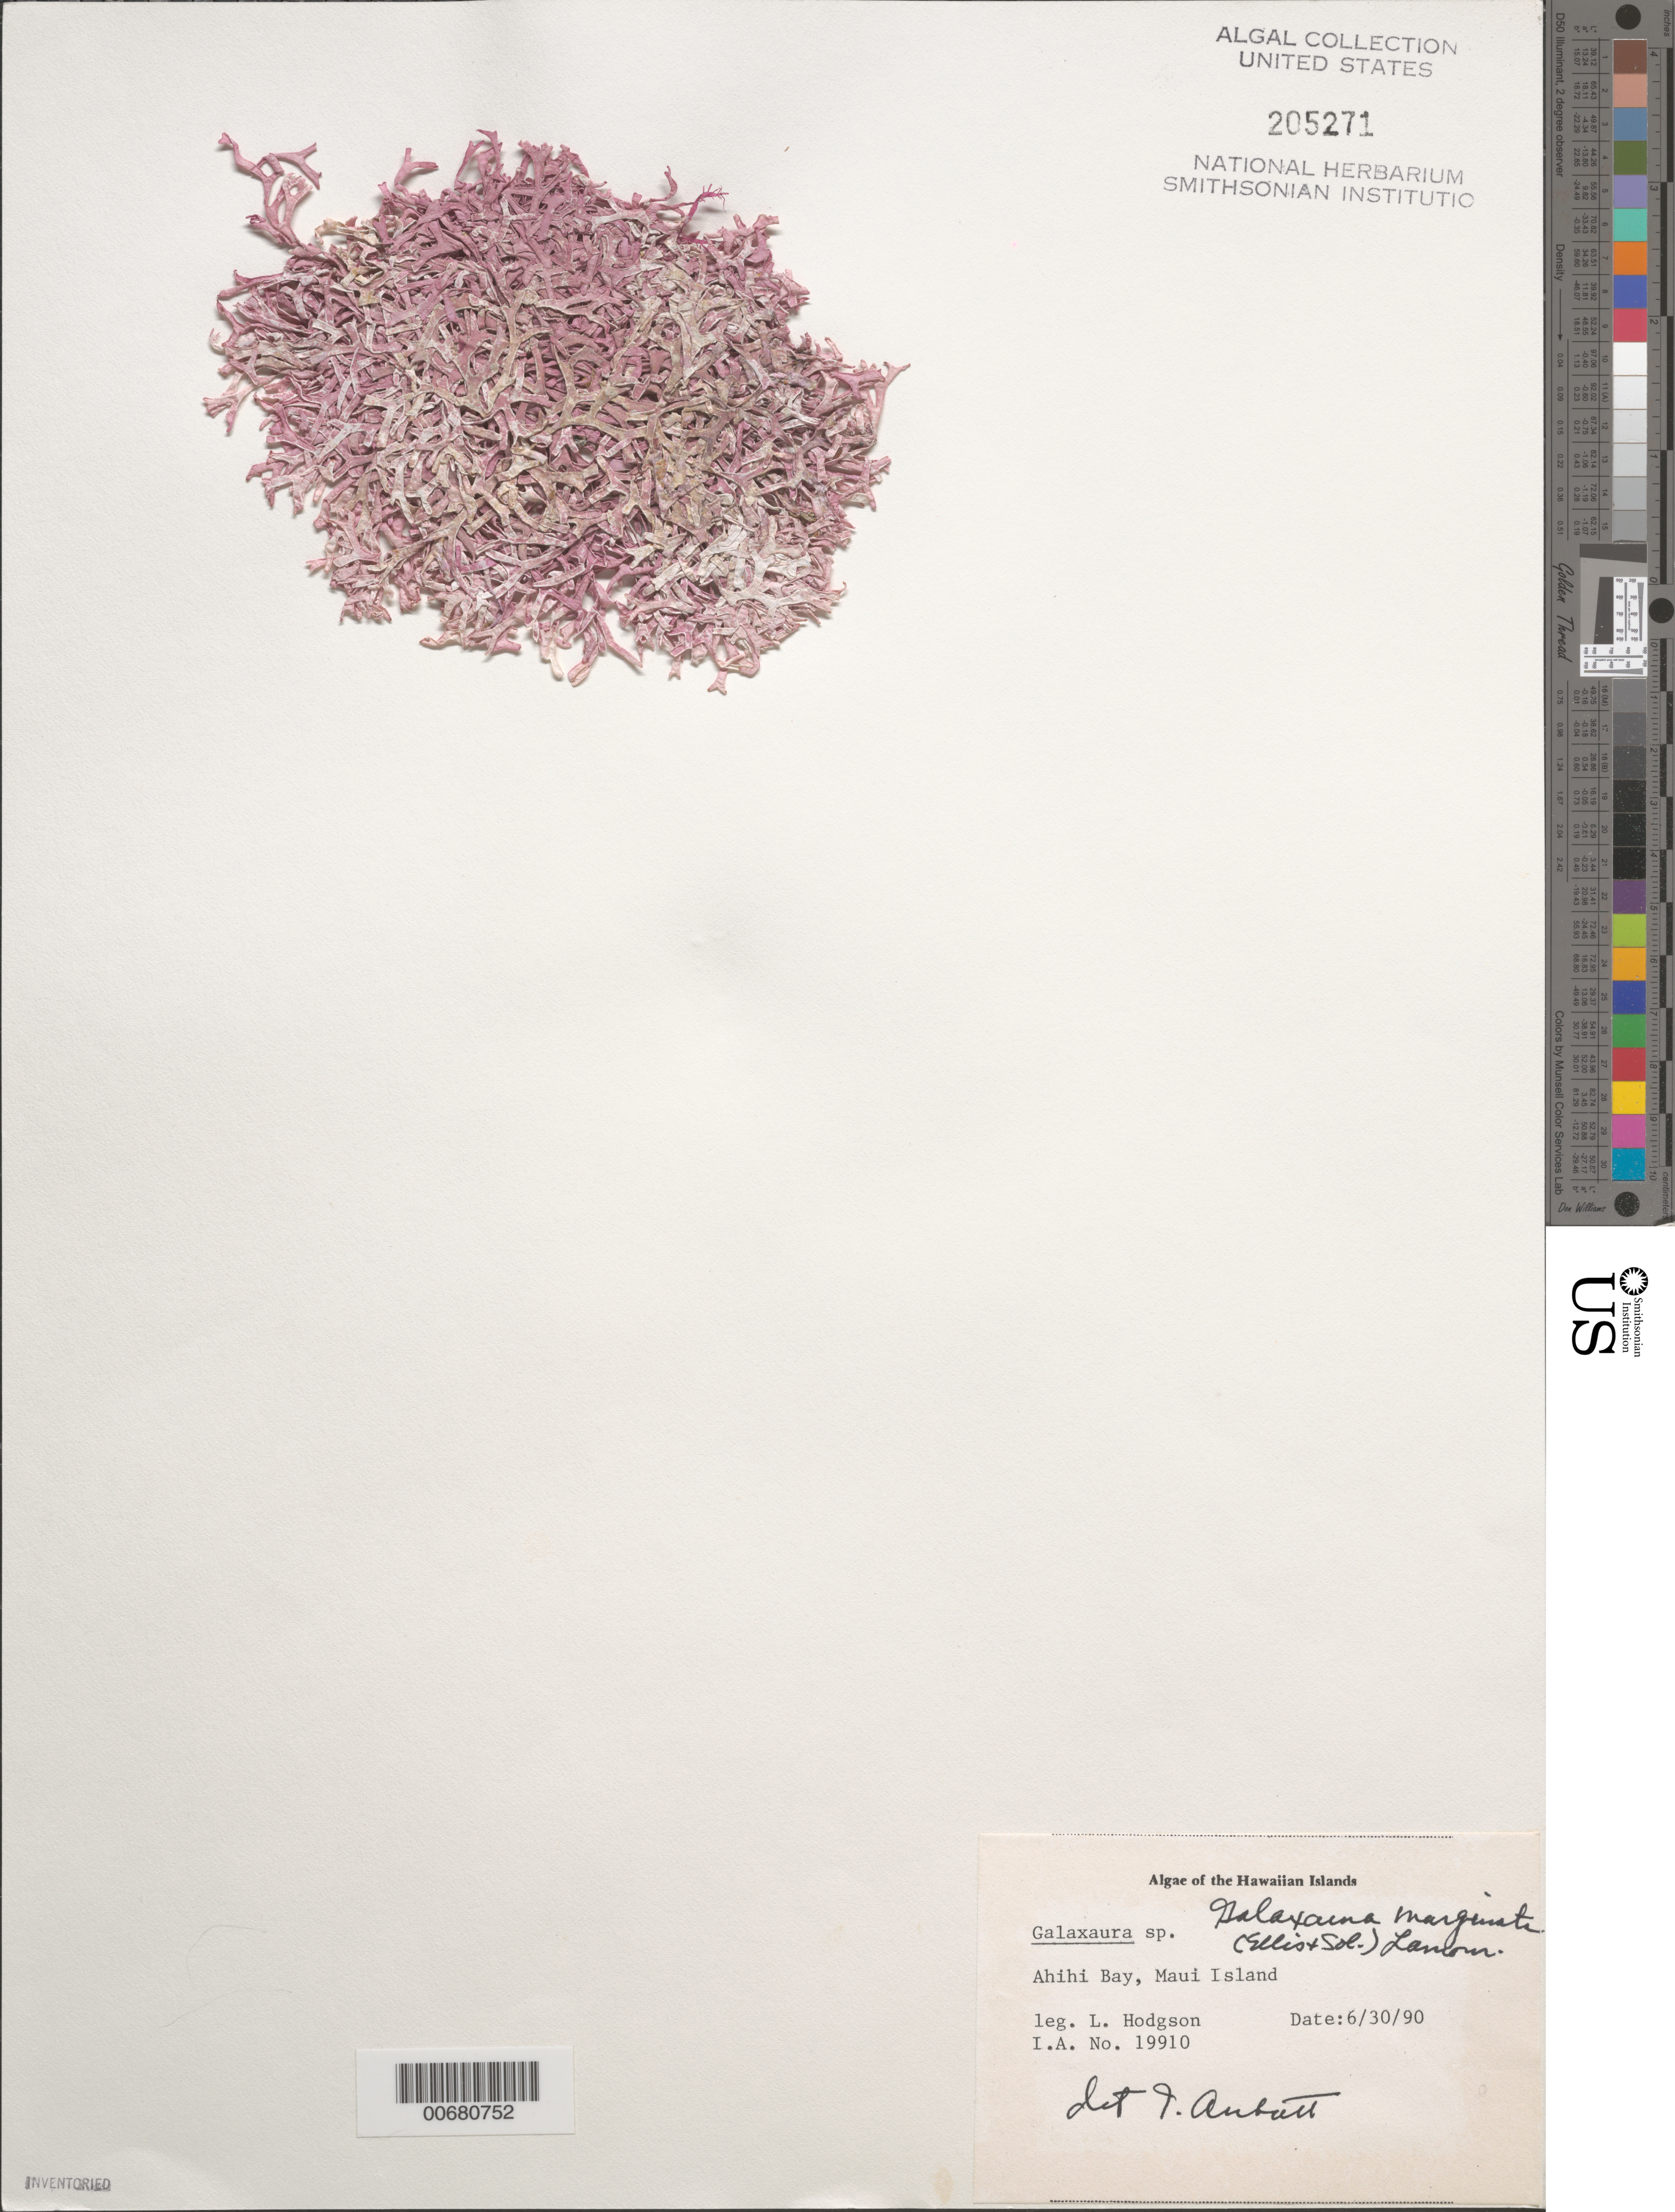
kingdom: Plantae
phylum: Rhodophyta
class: Florideophyceae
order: Nemaliales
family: Galaxauraceae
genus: Galaxaura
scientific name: Galaxaura marginata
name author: (J. Ellis & Sol.) J.V.Lamouroux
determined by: Abbott, Isabella A.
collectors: L. M. Hodgson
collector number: IAA 19910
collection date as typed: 30 Jun 1990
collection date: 1990-06-30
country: United States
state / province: Hawaii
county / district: Maui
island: Maui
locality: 'Ahihi Bay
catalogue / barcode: US 205271